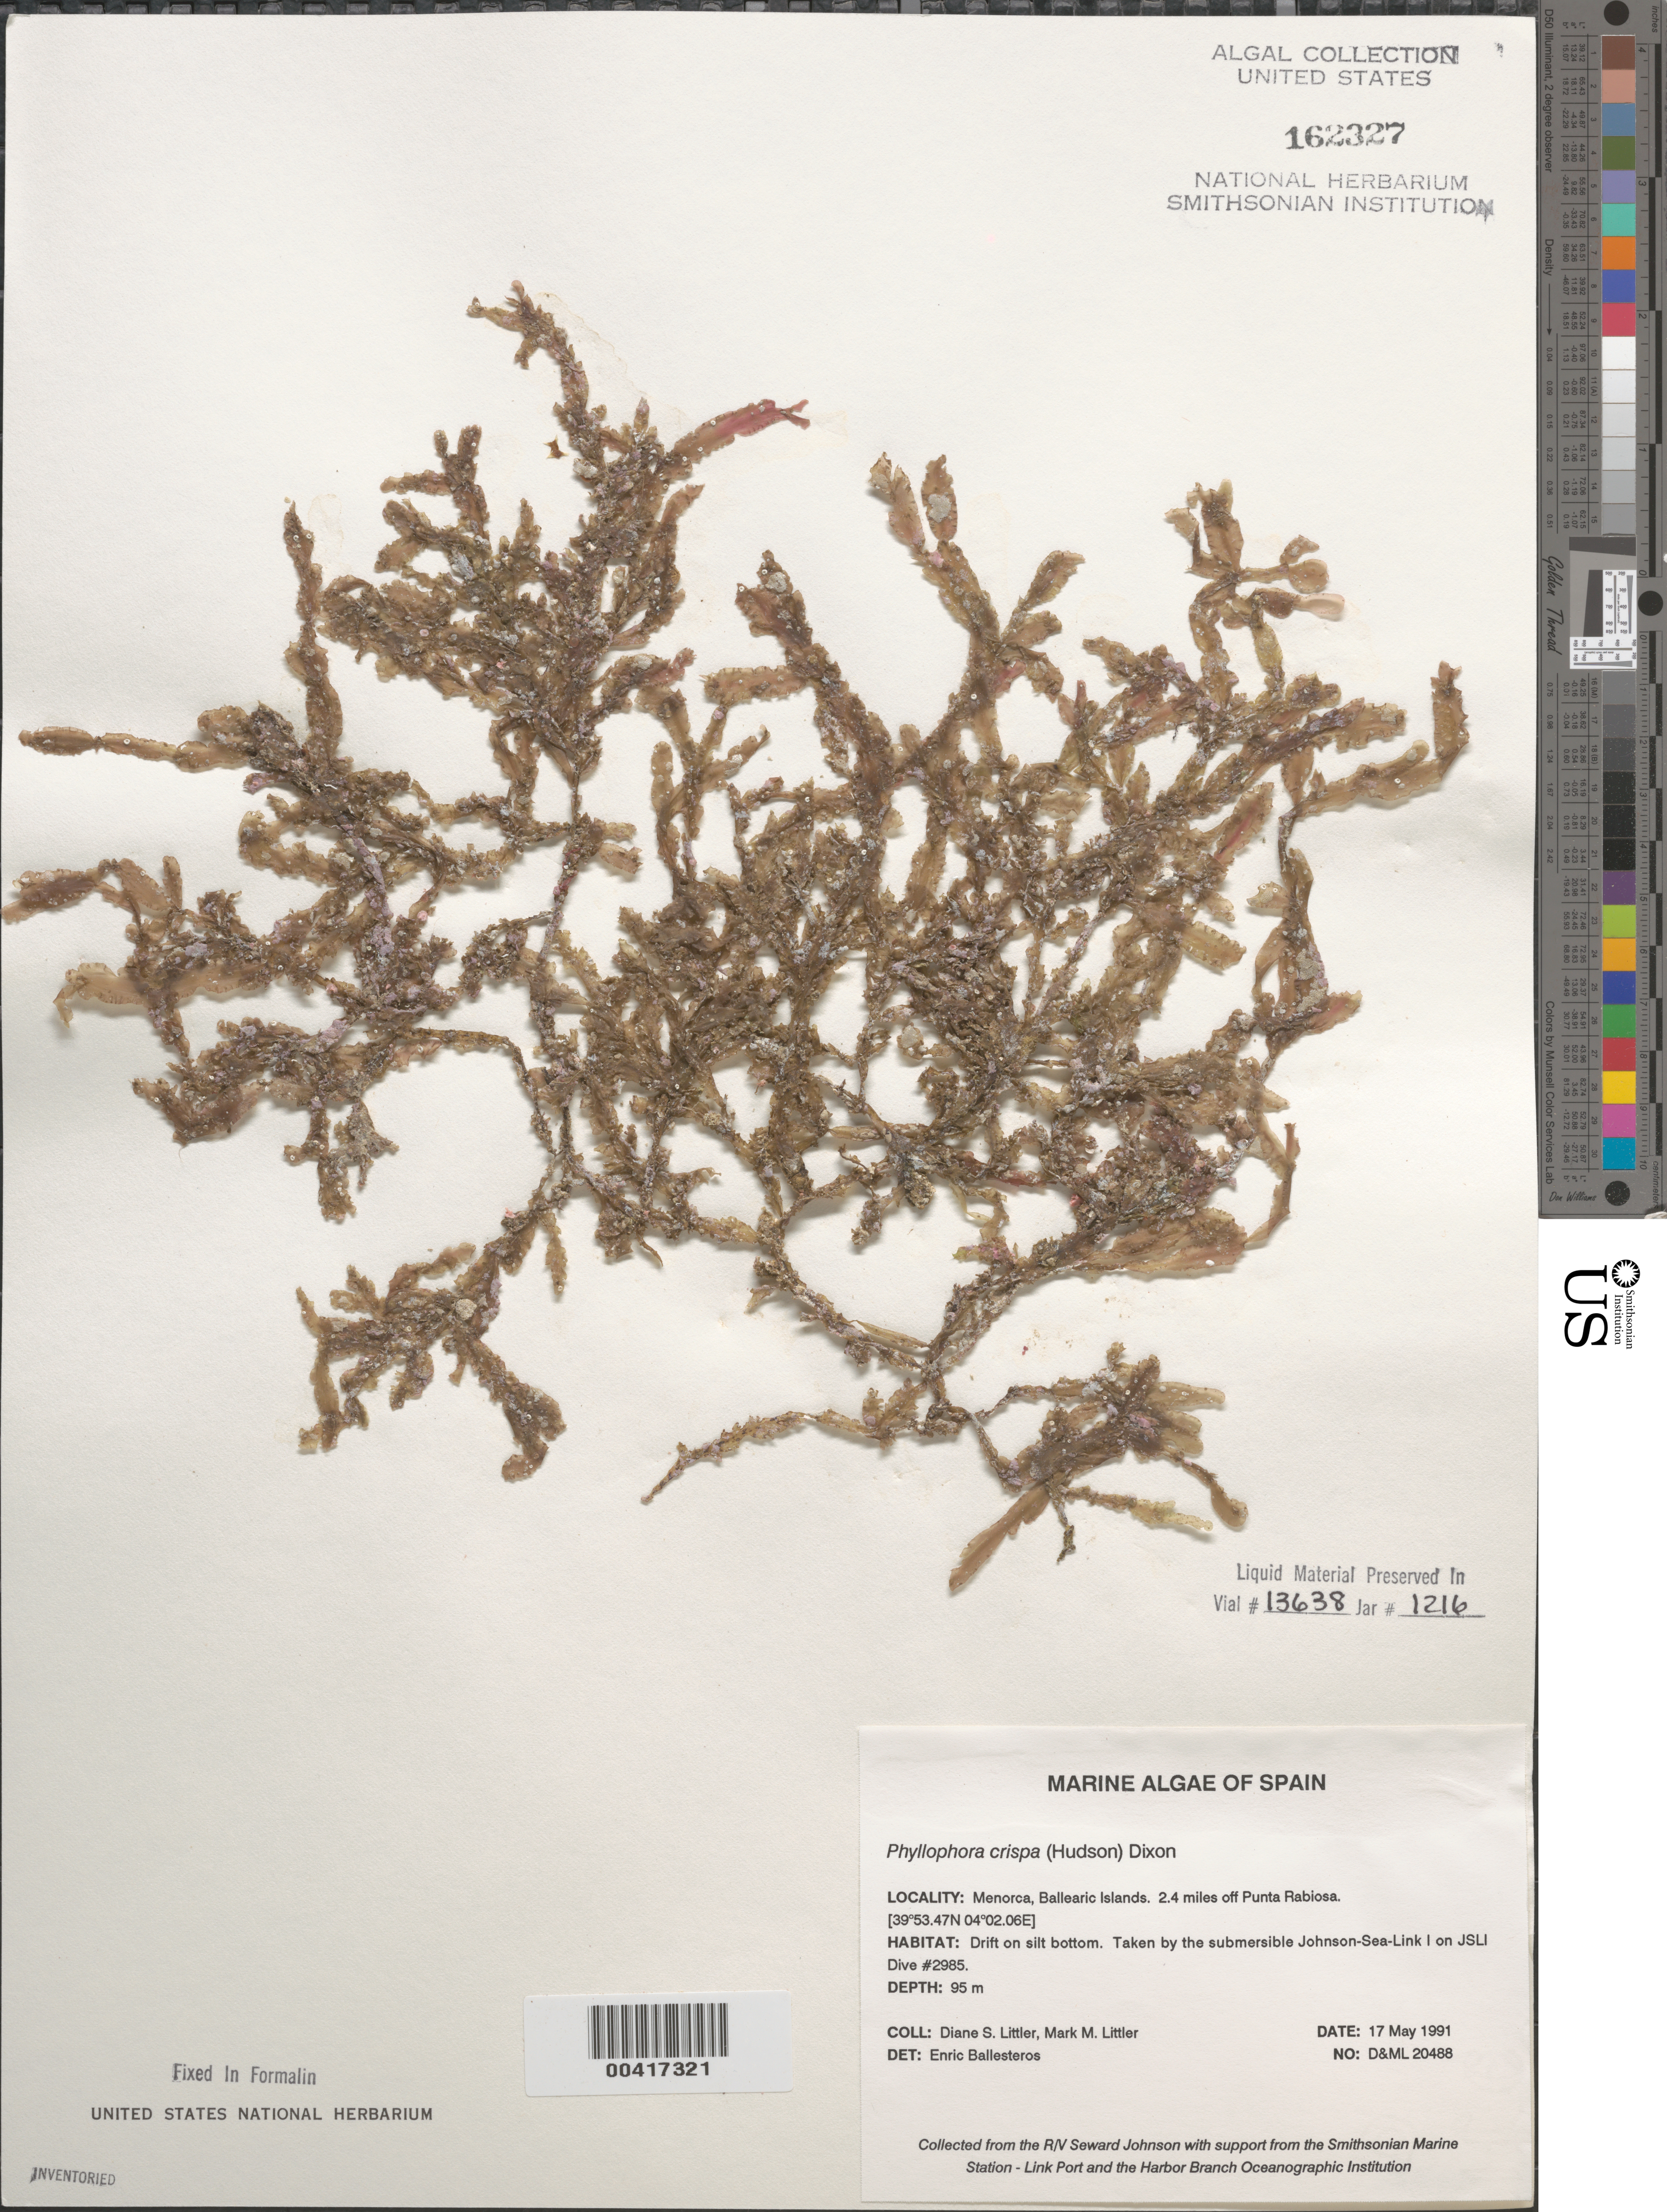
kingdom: Plantae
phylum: Rhodophyta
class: Florideophyceae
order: Gigartinales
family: Phyllophoraceae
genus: Phyllophora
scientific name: Phyllophora crispa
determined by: Ballesteros, E.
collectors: D. S. Littler & M. M. Littler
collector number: D&ML 20488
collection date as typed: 17 May 1991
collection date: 1991-05-17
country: Spain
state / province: Islas Baleares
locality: Menorca, 2.4 miles off punta rabiosa, balearic islands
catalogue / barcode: US 162327